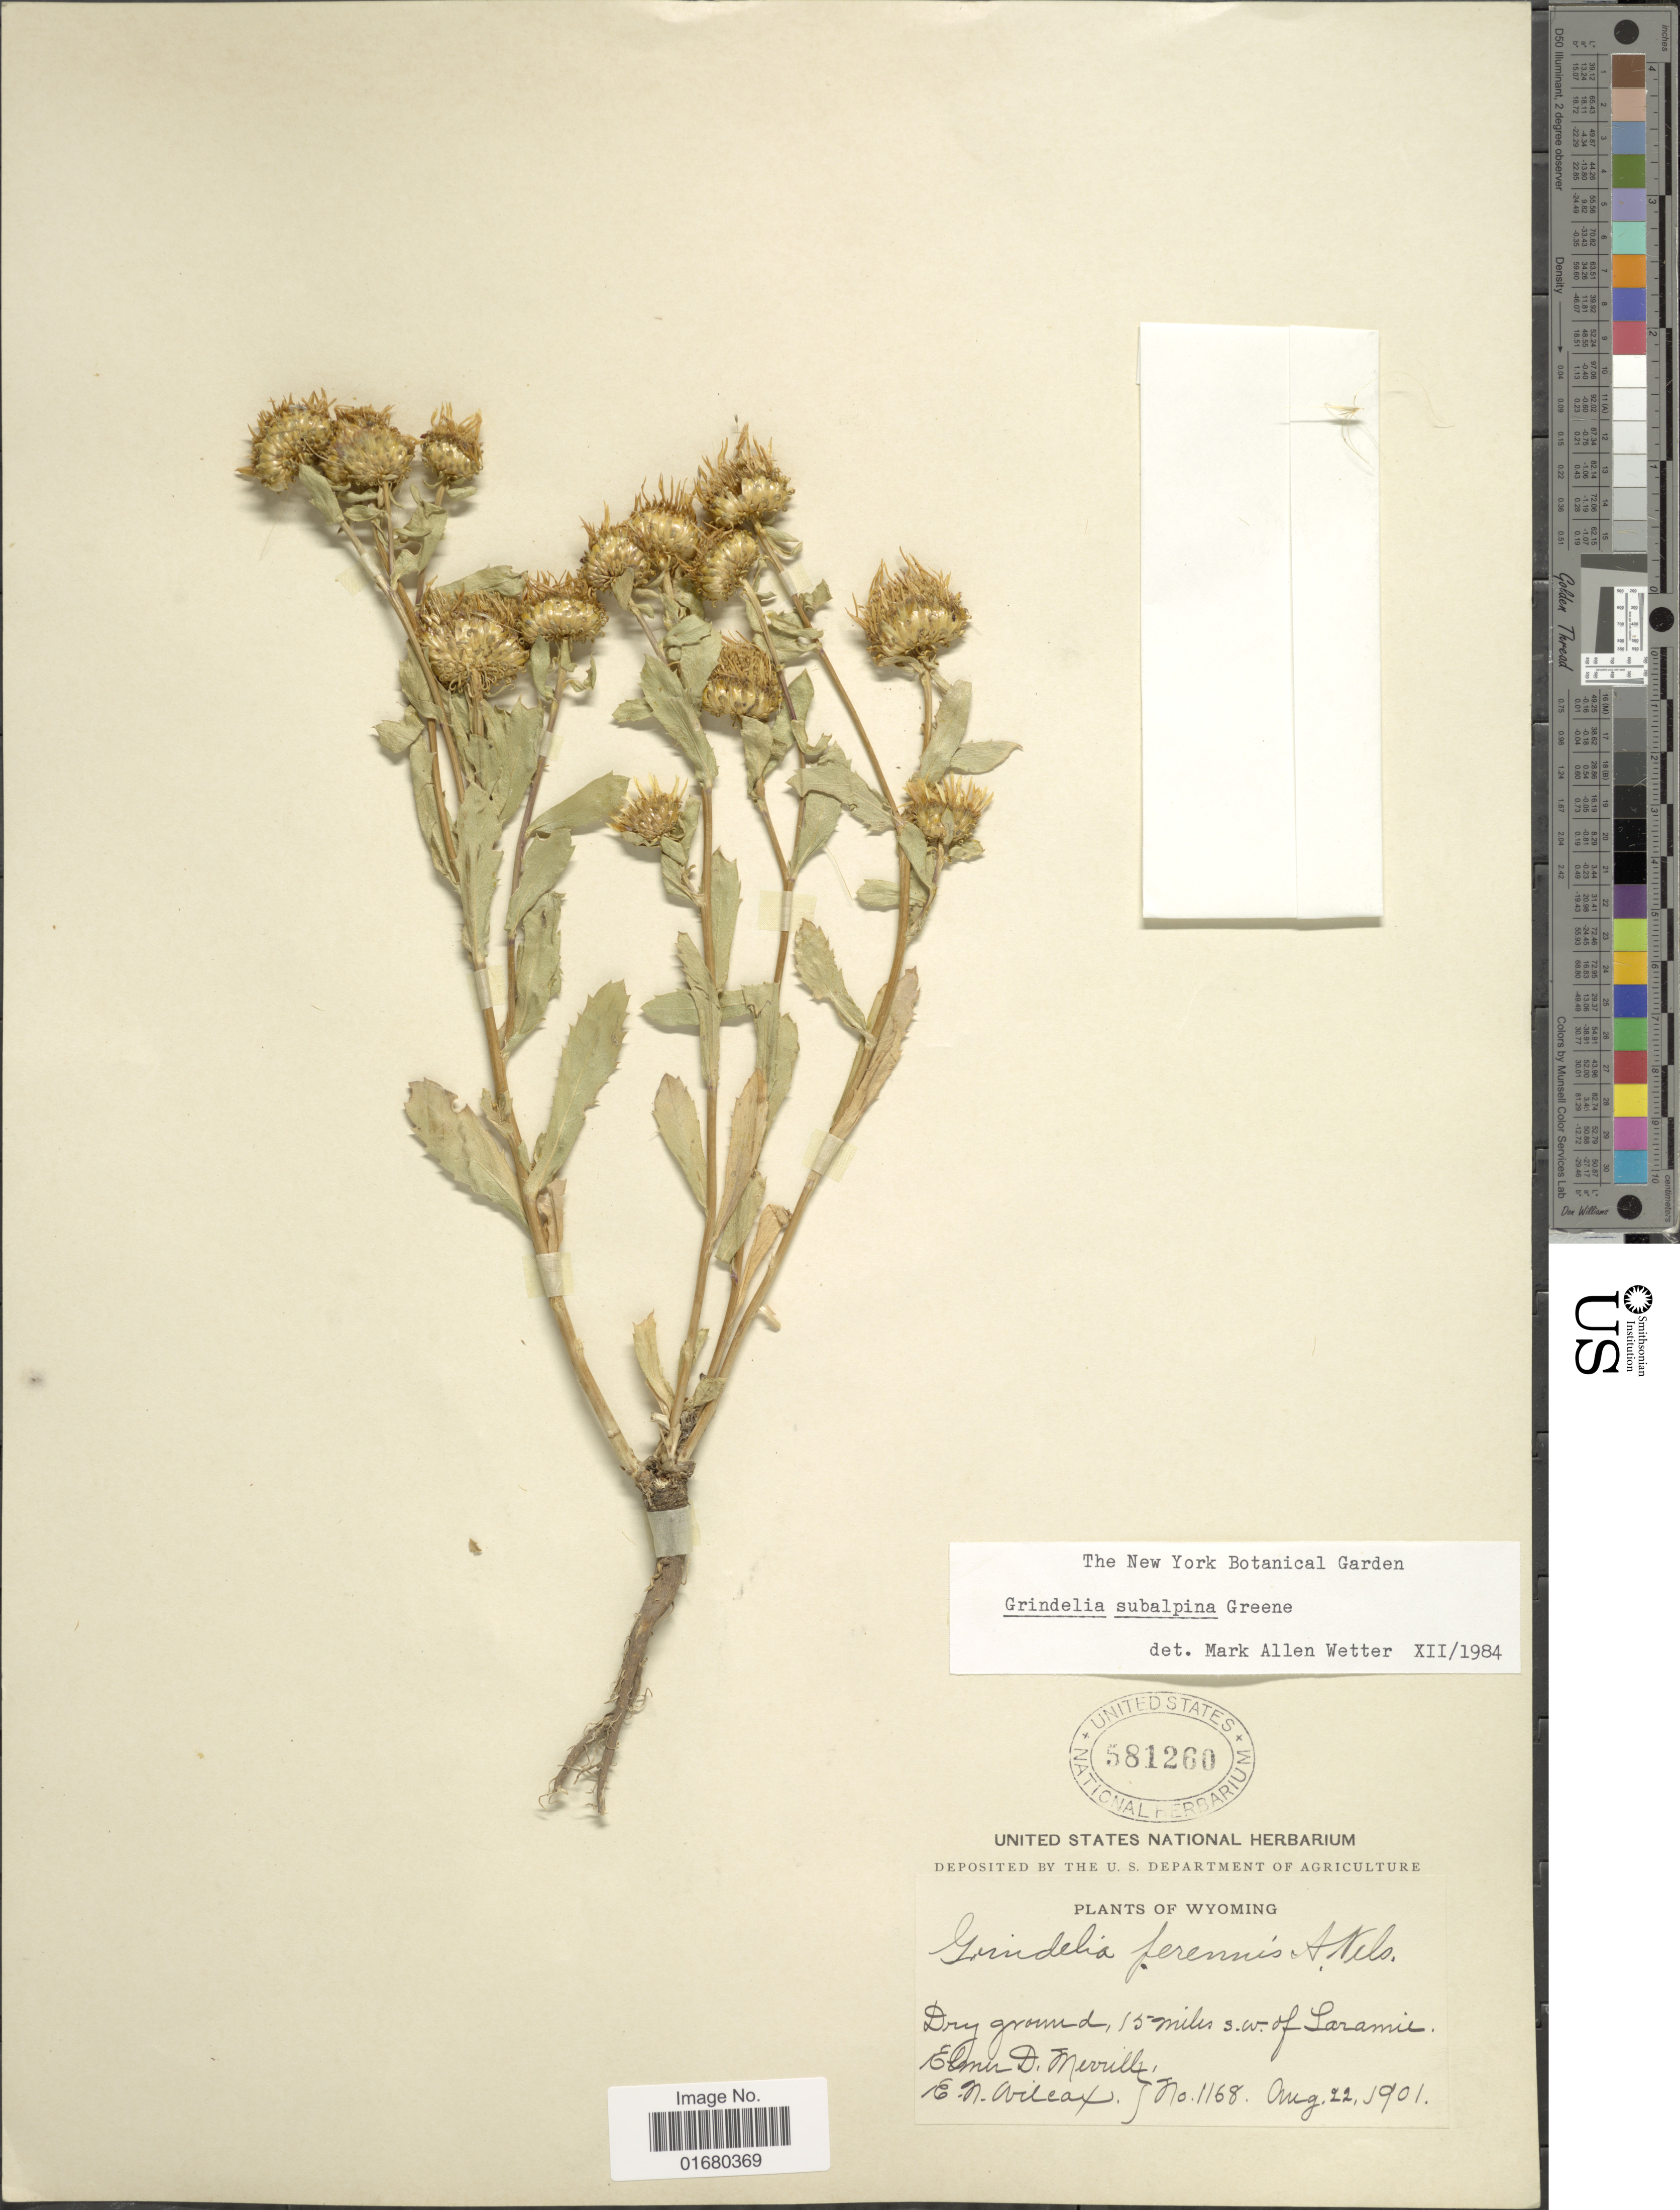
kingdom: Plantae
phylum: Tracheophyta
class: Magnoliopsida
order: Asterales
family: Asteraceae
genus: Grindelia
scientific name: Grindelia subalpina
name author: S.W. Greene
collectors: E. D. Merrill & E. Wileax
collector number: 1168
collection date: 1901-08-22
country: United States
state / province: Wyoming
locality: Dry grounds, 15 miles s.w. of Laramie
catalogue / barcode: US 581260